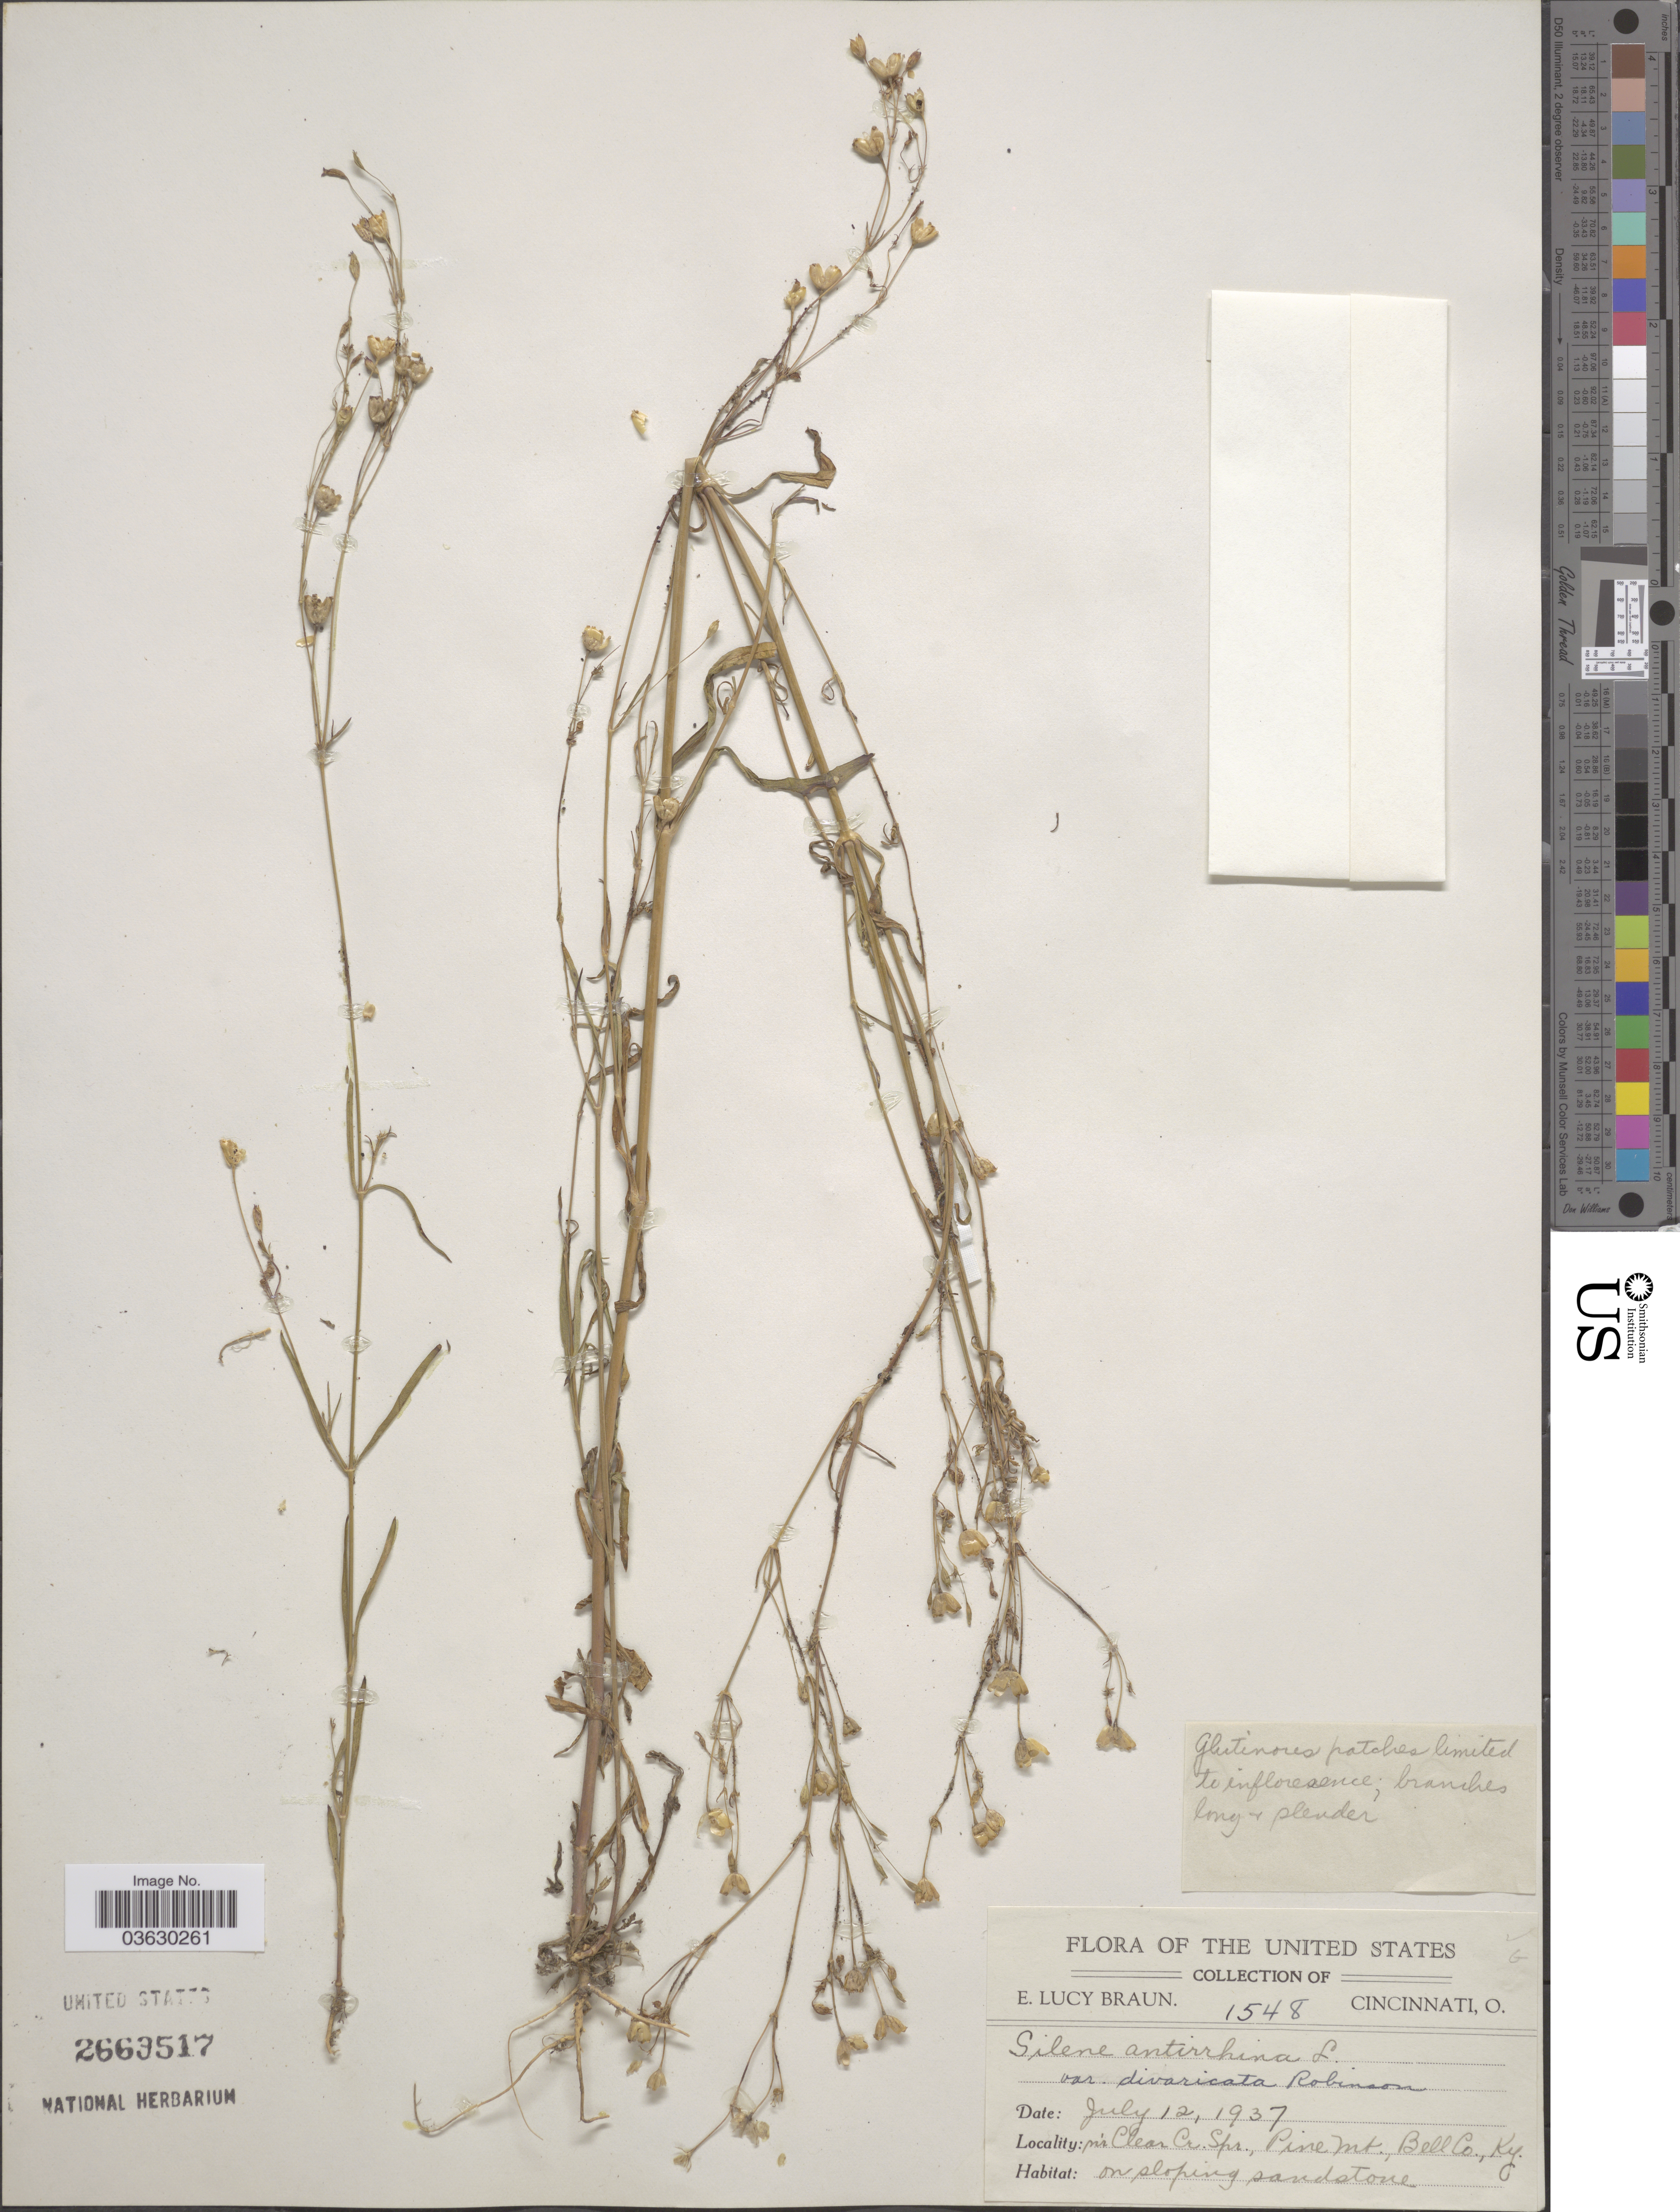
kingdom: Plantae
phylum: Tracheophyta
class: Magnoliopsida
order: Caryophyllales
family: Caryophyllaceae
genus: Silene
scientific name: Silene antirrhina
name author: L.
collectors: E. L. Braun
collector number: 1548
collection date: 1937-07-12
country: United States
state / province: Kentucky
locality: N'r Clear Cr. Spr., Pine Mt., Bell Co.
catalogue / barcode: US 2663517